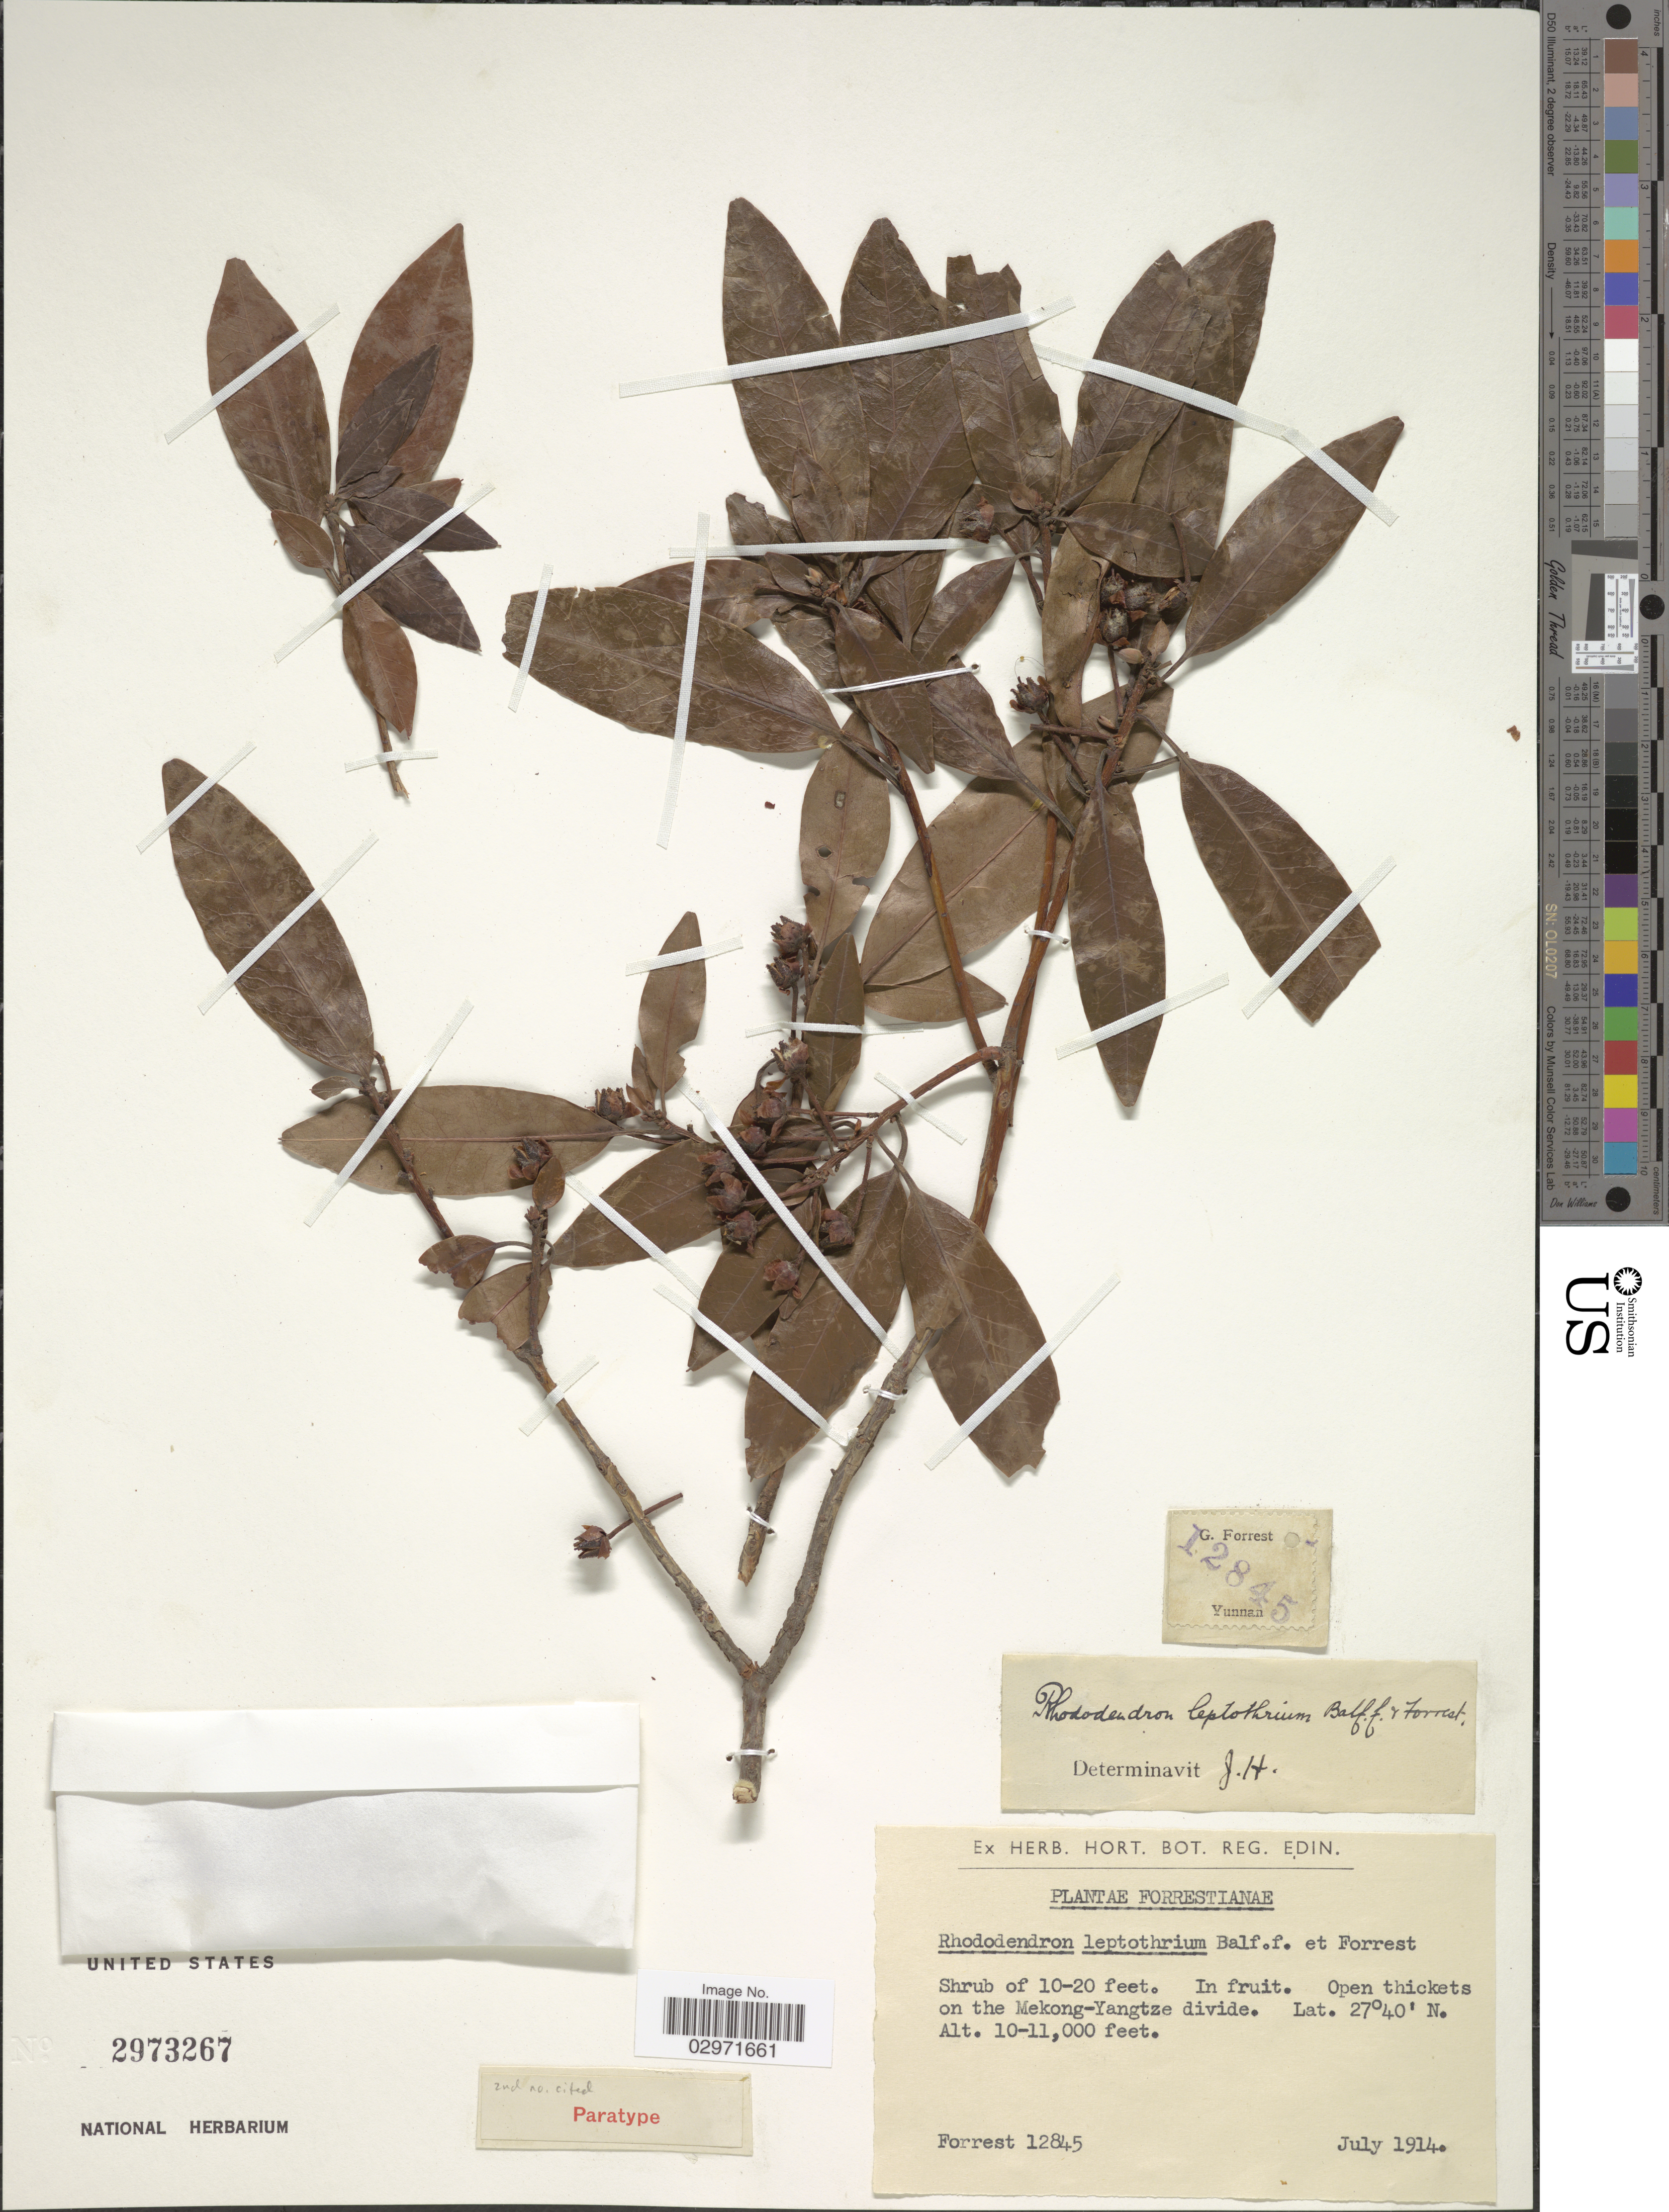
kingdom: Plantae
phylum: Tracheophyta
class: Magnoliopsida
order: Ericales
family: Ericaceae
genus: Rhododendron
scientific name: Rhododendron leptothrium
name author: Balf. f. & Forrest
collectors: -. Forrest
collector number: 12845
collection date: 1914-07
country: China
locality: On the Mekong-Yangtze divide.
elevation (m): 3048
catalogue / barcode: US 2973267